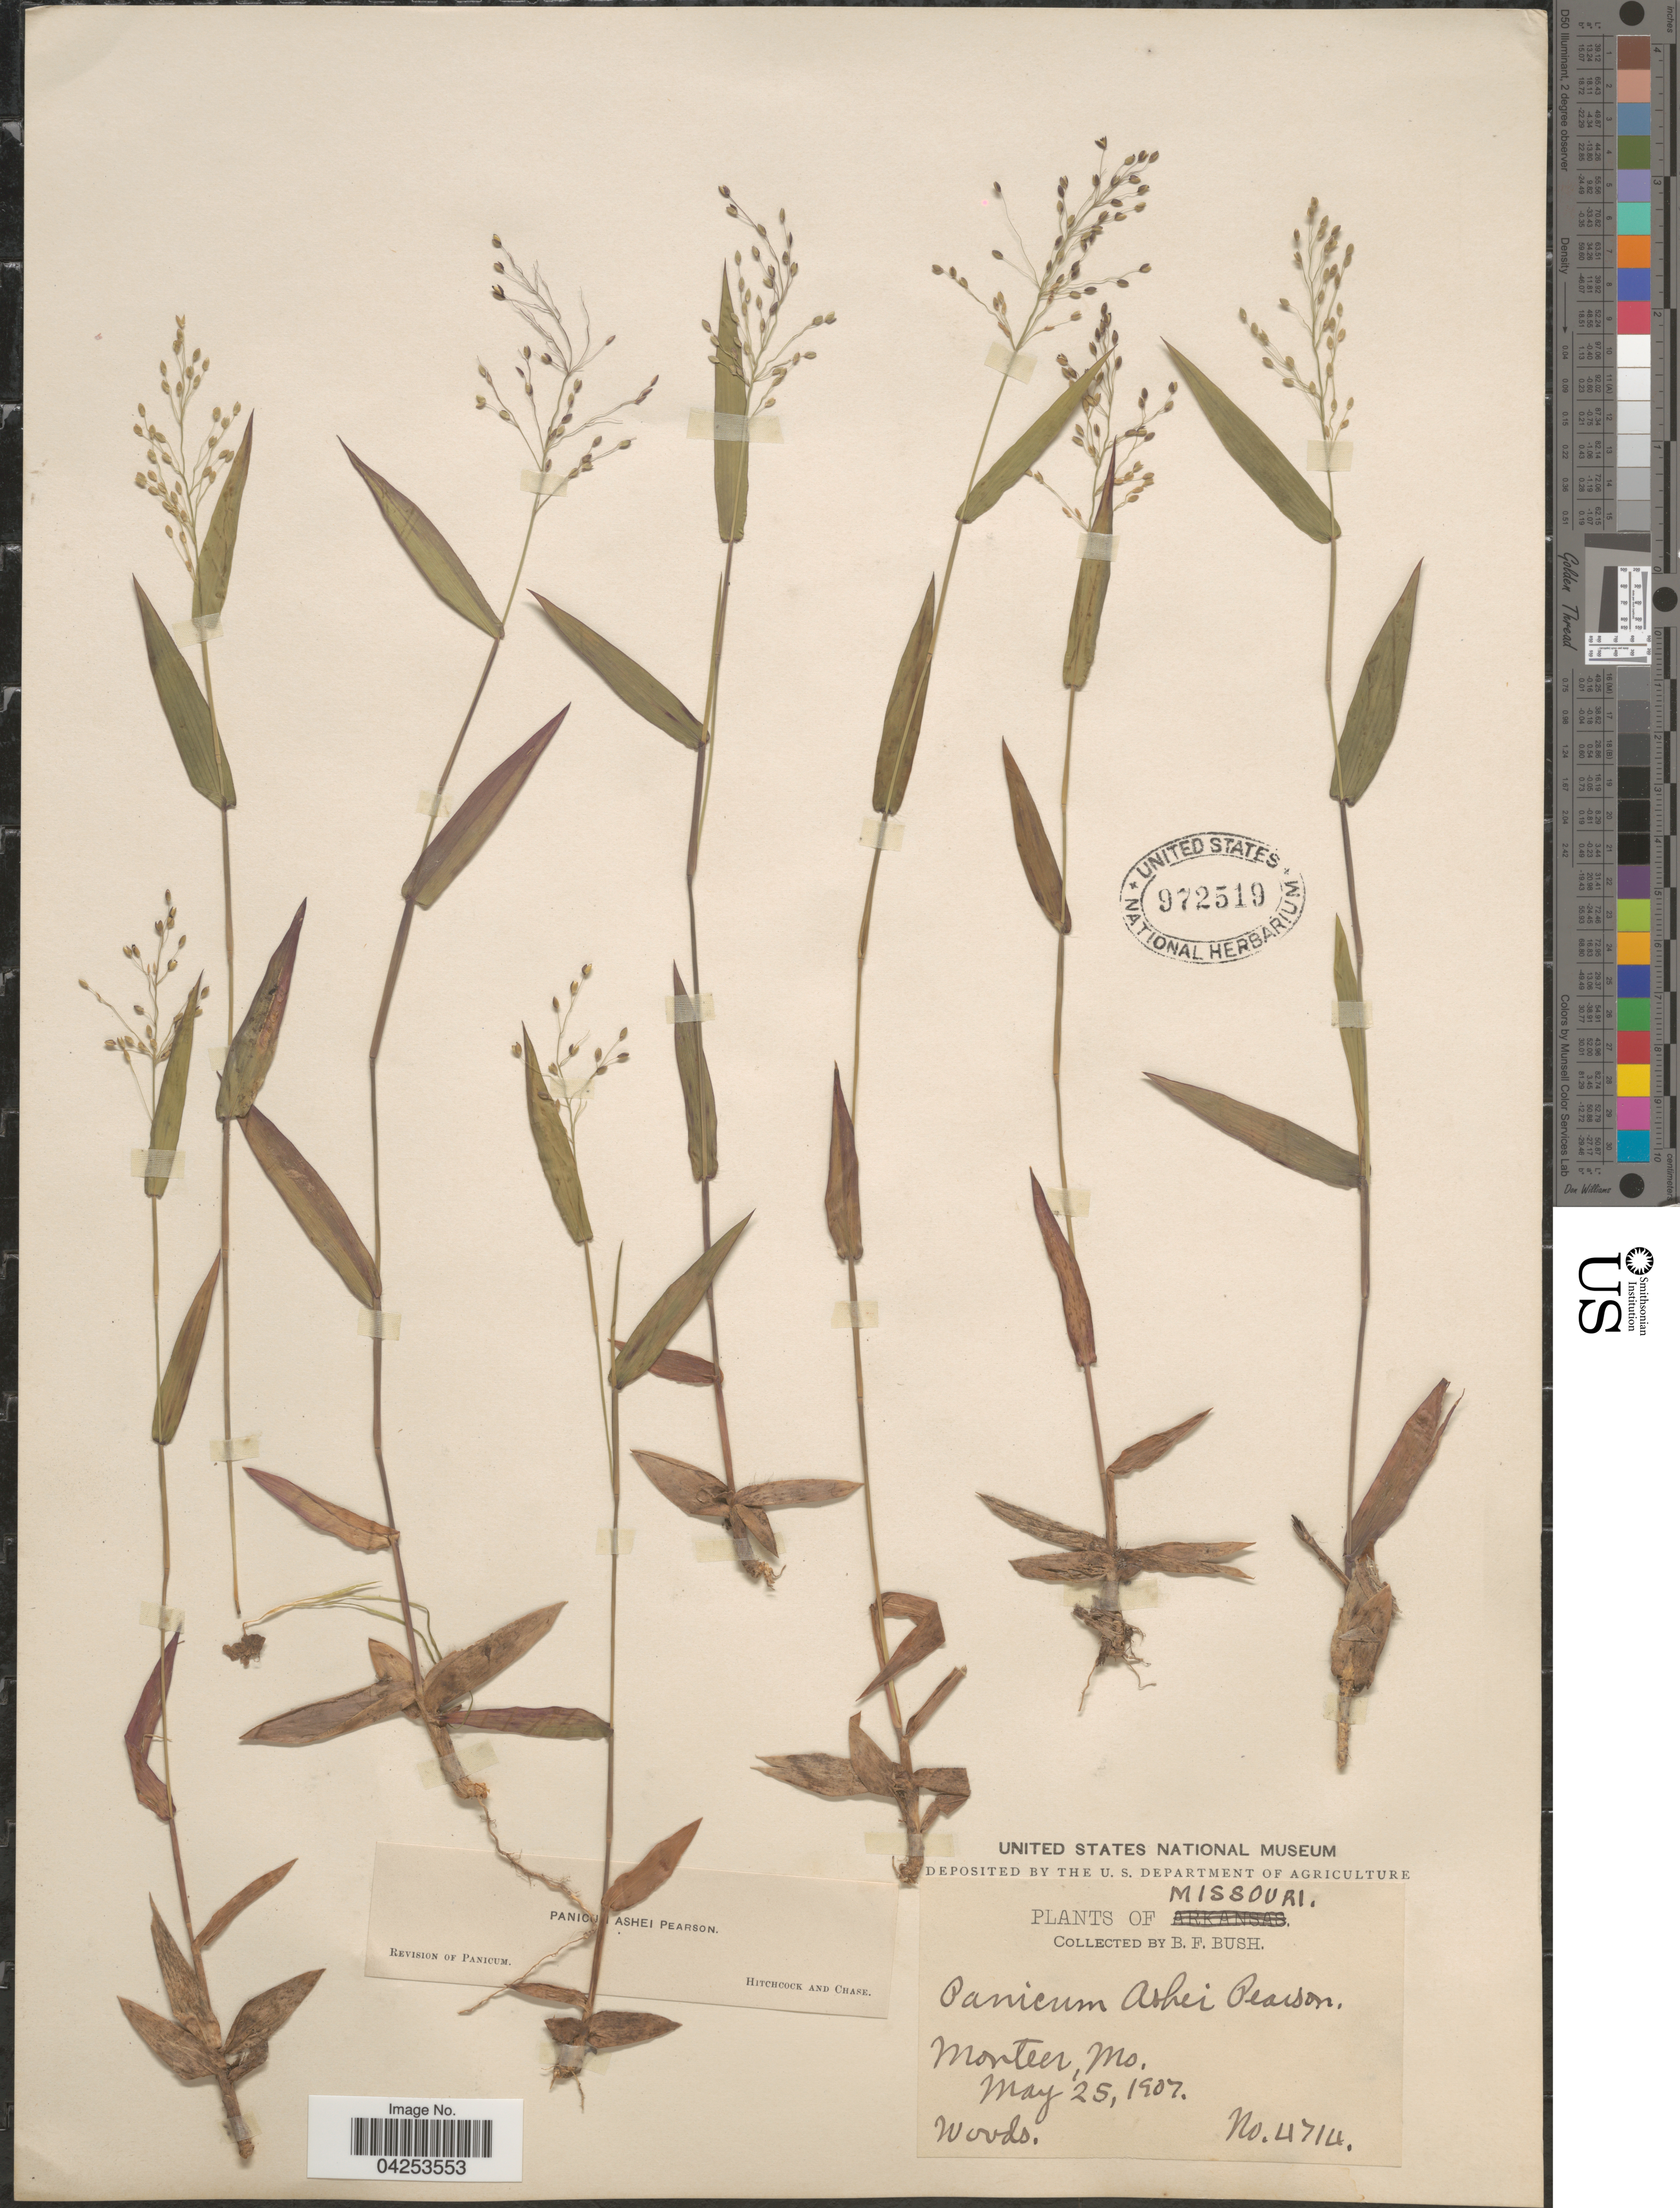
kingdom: Plantae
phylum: Tracheophyta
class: Liliopsida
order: Poales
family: Poaceae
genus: Dichanthelium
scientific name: Dichanthelium commutatum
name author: (Schult.) Gould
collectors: B. F. Bush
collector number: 4714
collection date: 1907-05-25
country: United States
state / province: Missouri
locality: Monteer.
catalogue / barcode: US 972519